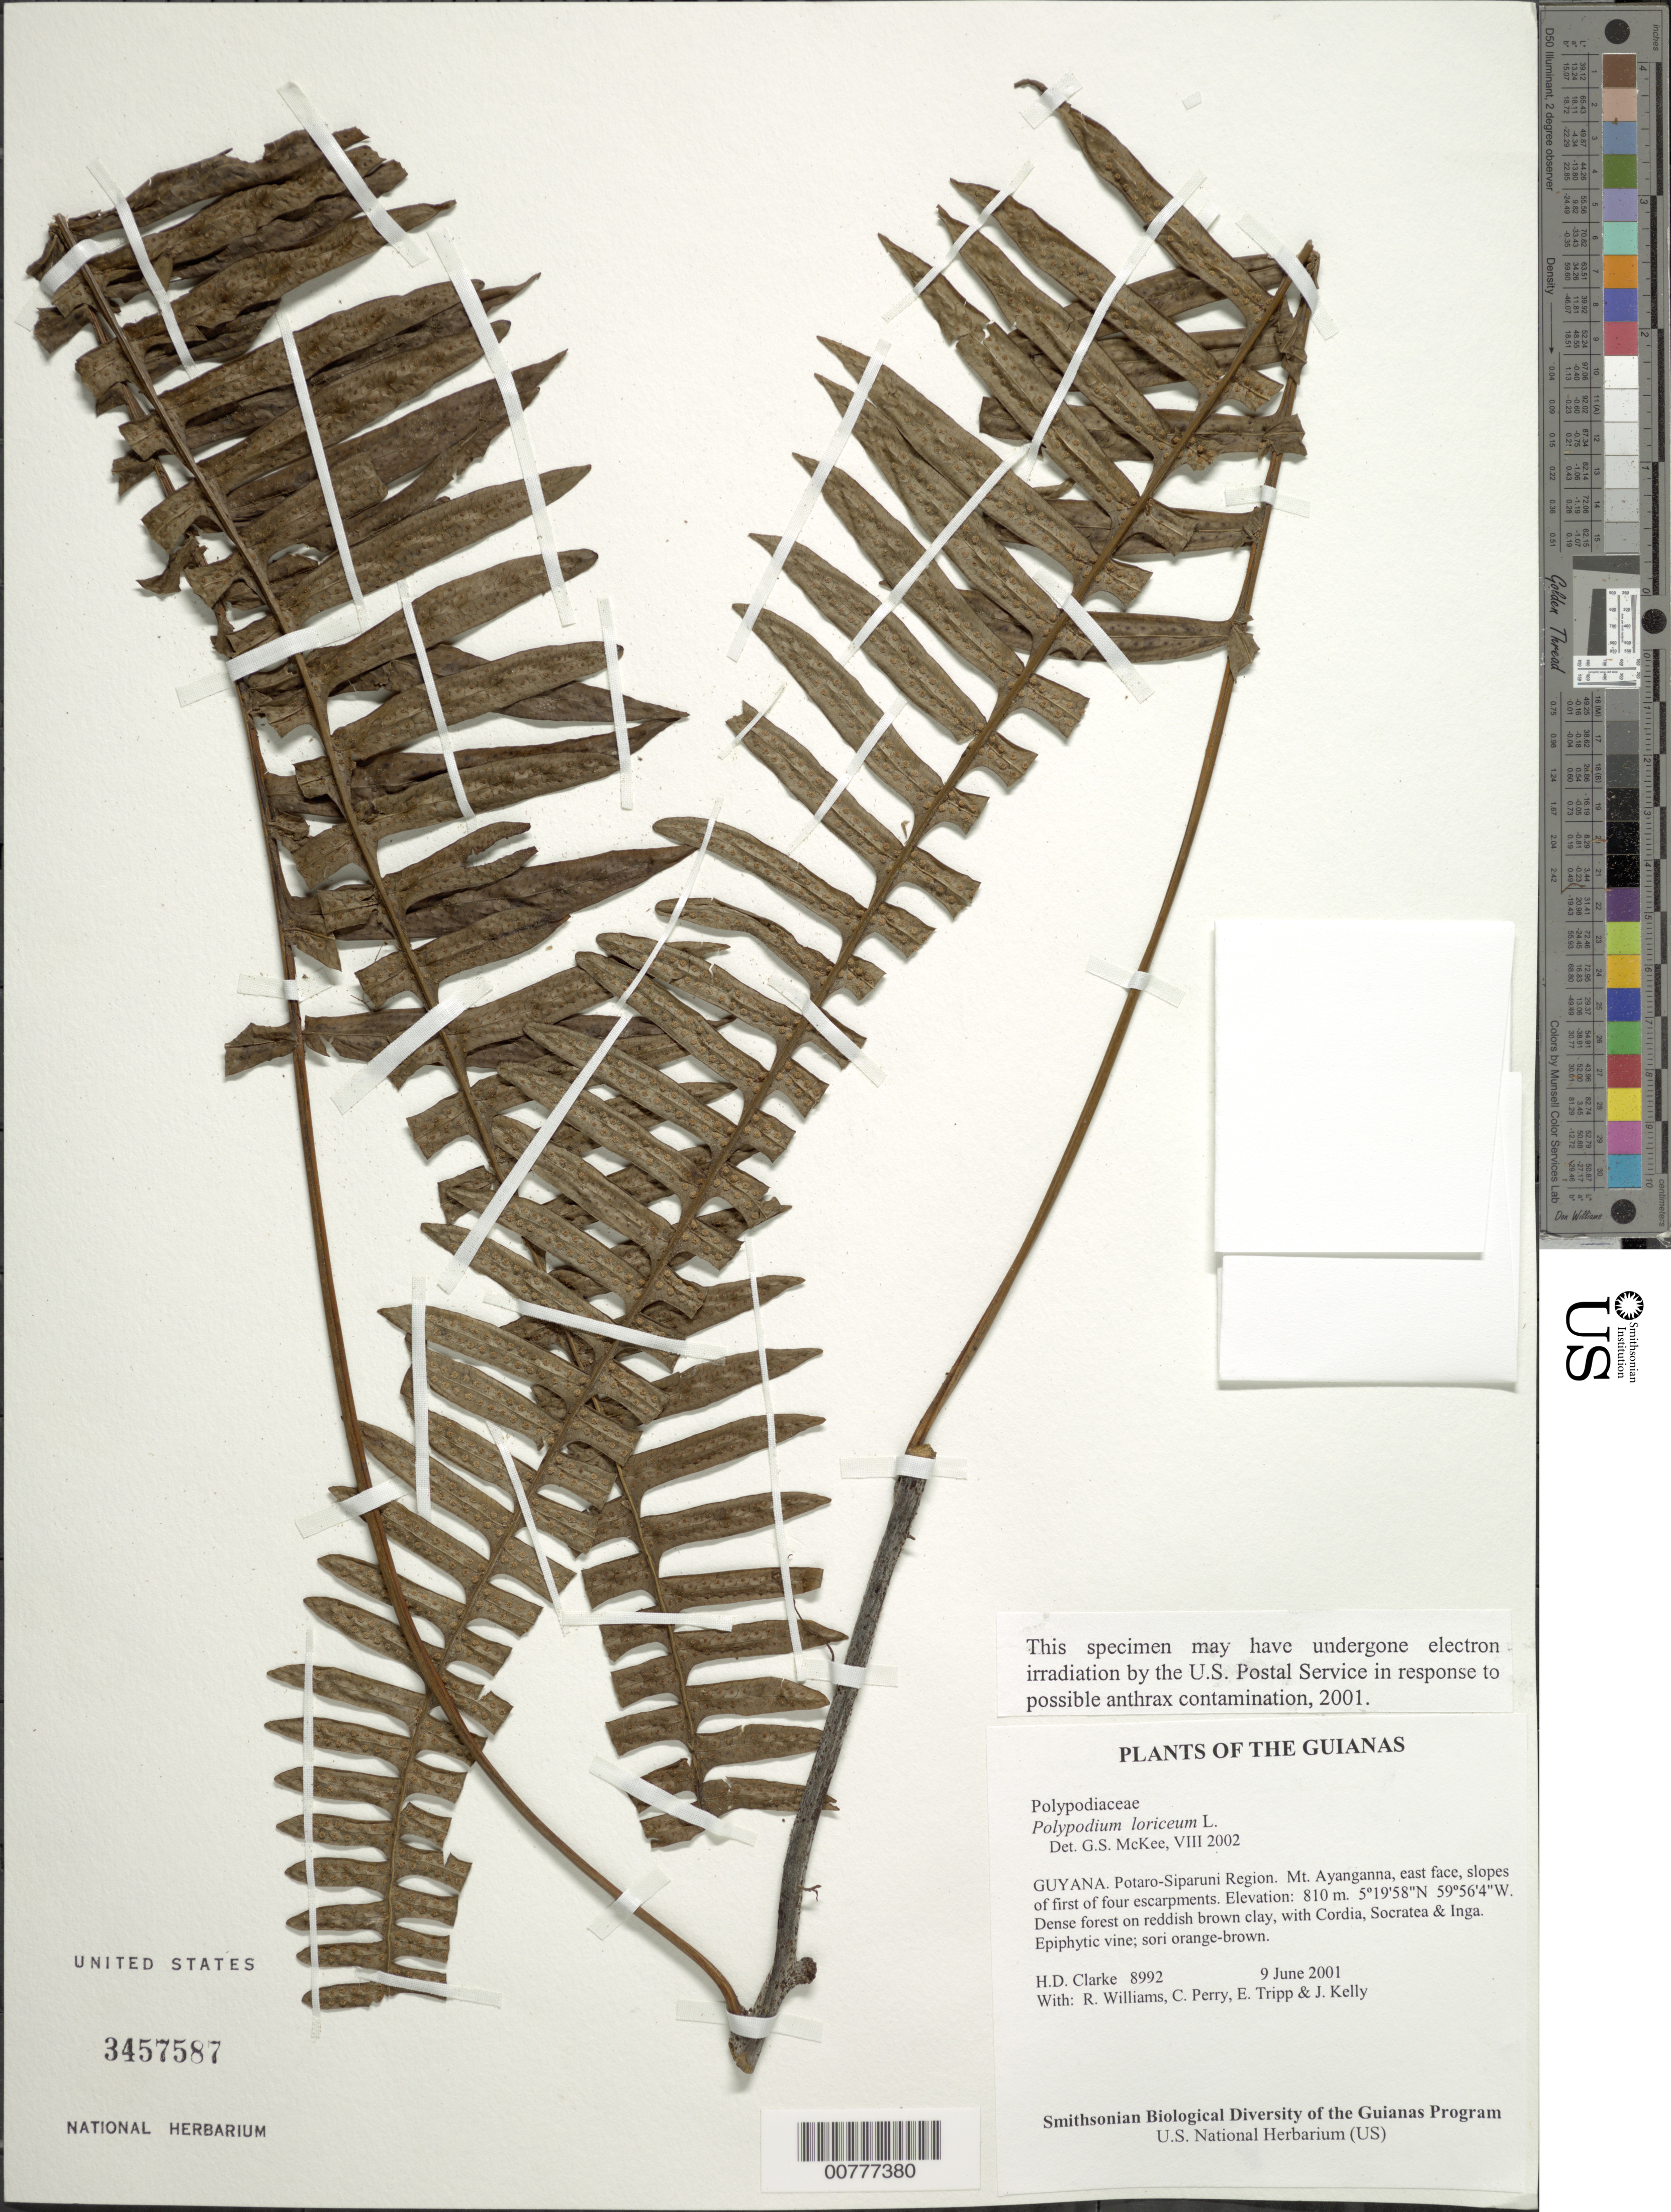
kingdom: Plantae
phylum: Tracheophyta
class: Polypodiopsida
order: Polypodiales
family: Polypodiaceae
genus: Serpocaulon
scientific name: Serpocaulon loriceum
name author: (L.) A.R. Sm.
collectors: H. D. Clarke, R. Williams, C. Perry, E. Tripp & J. Kelly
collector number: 8992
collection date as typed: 9 June 2001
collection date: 2001-06-09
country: Guyana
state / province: Potaro-Siparuni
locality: Mt. Ayanganna, east face, slopes of first of four escarpments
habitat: Dense forest on reddish brown clay, with Cordia, Socratea & Inga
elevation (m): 810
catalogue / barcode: US 3457587